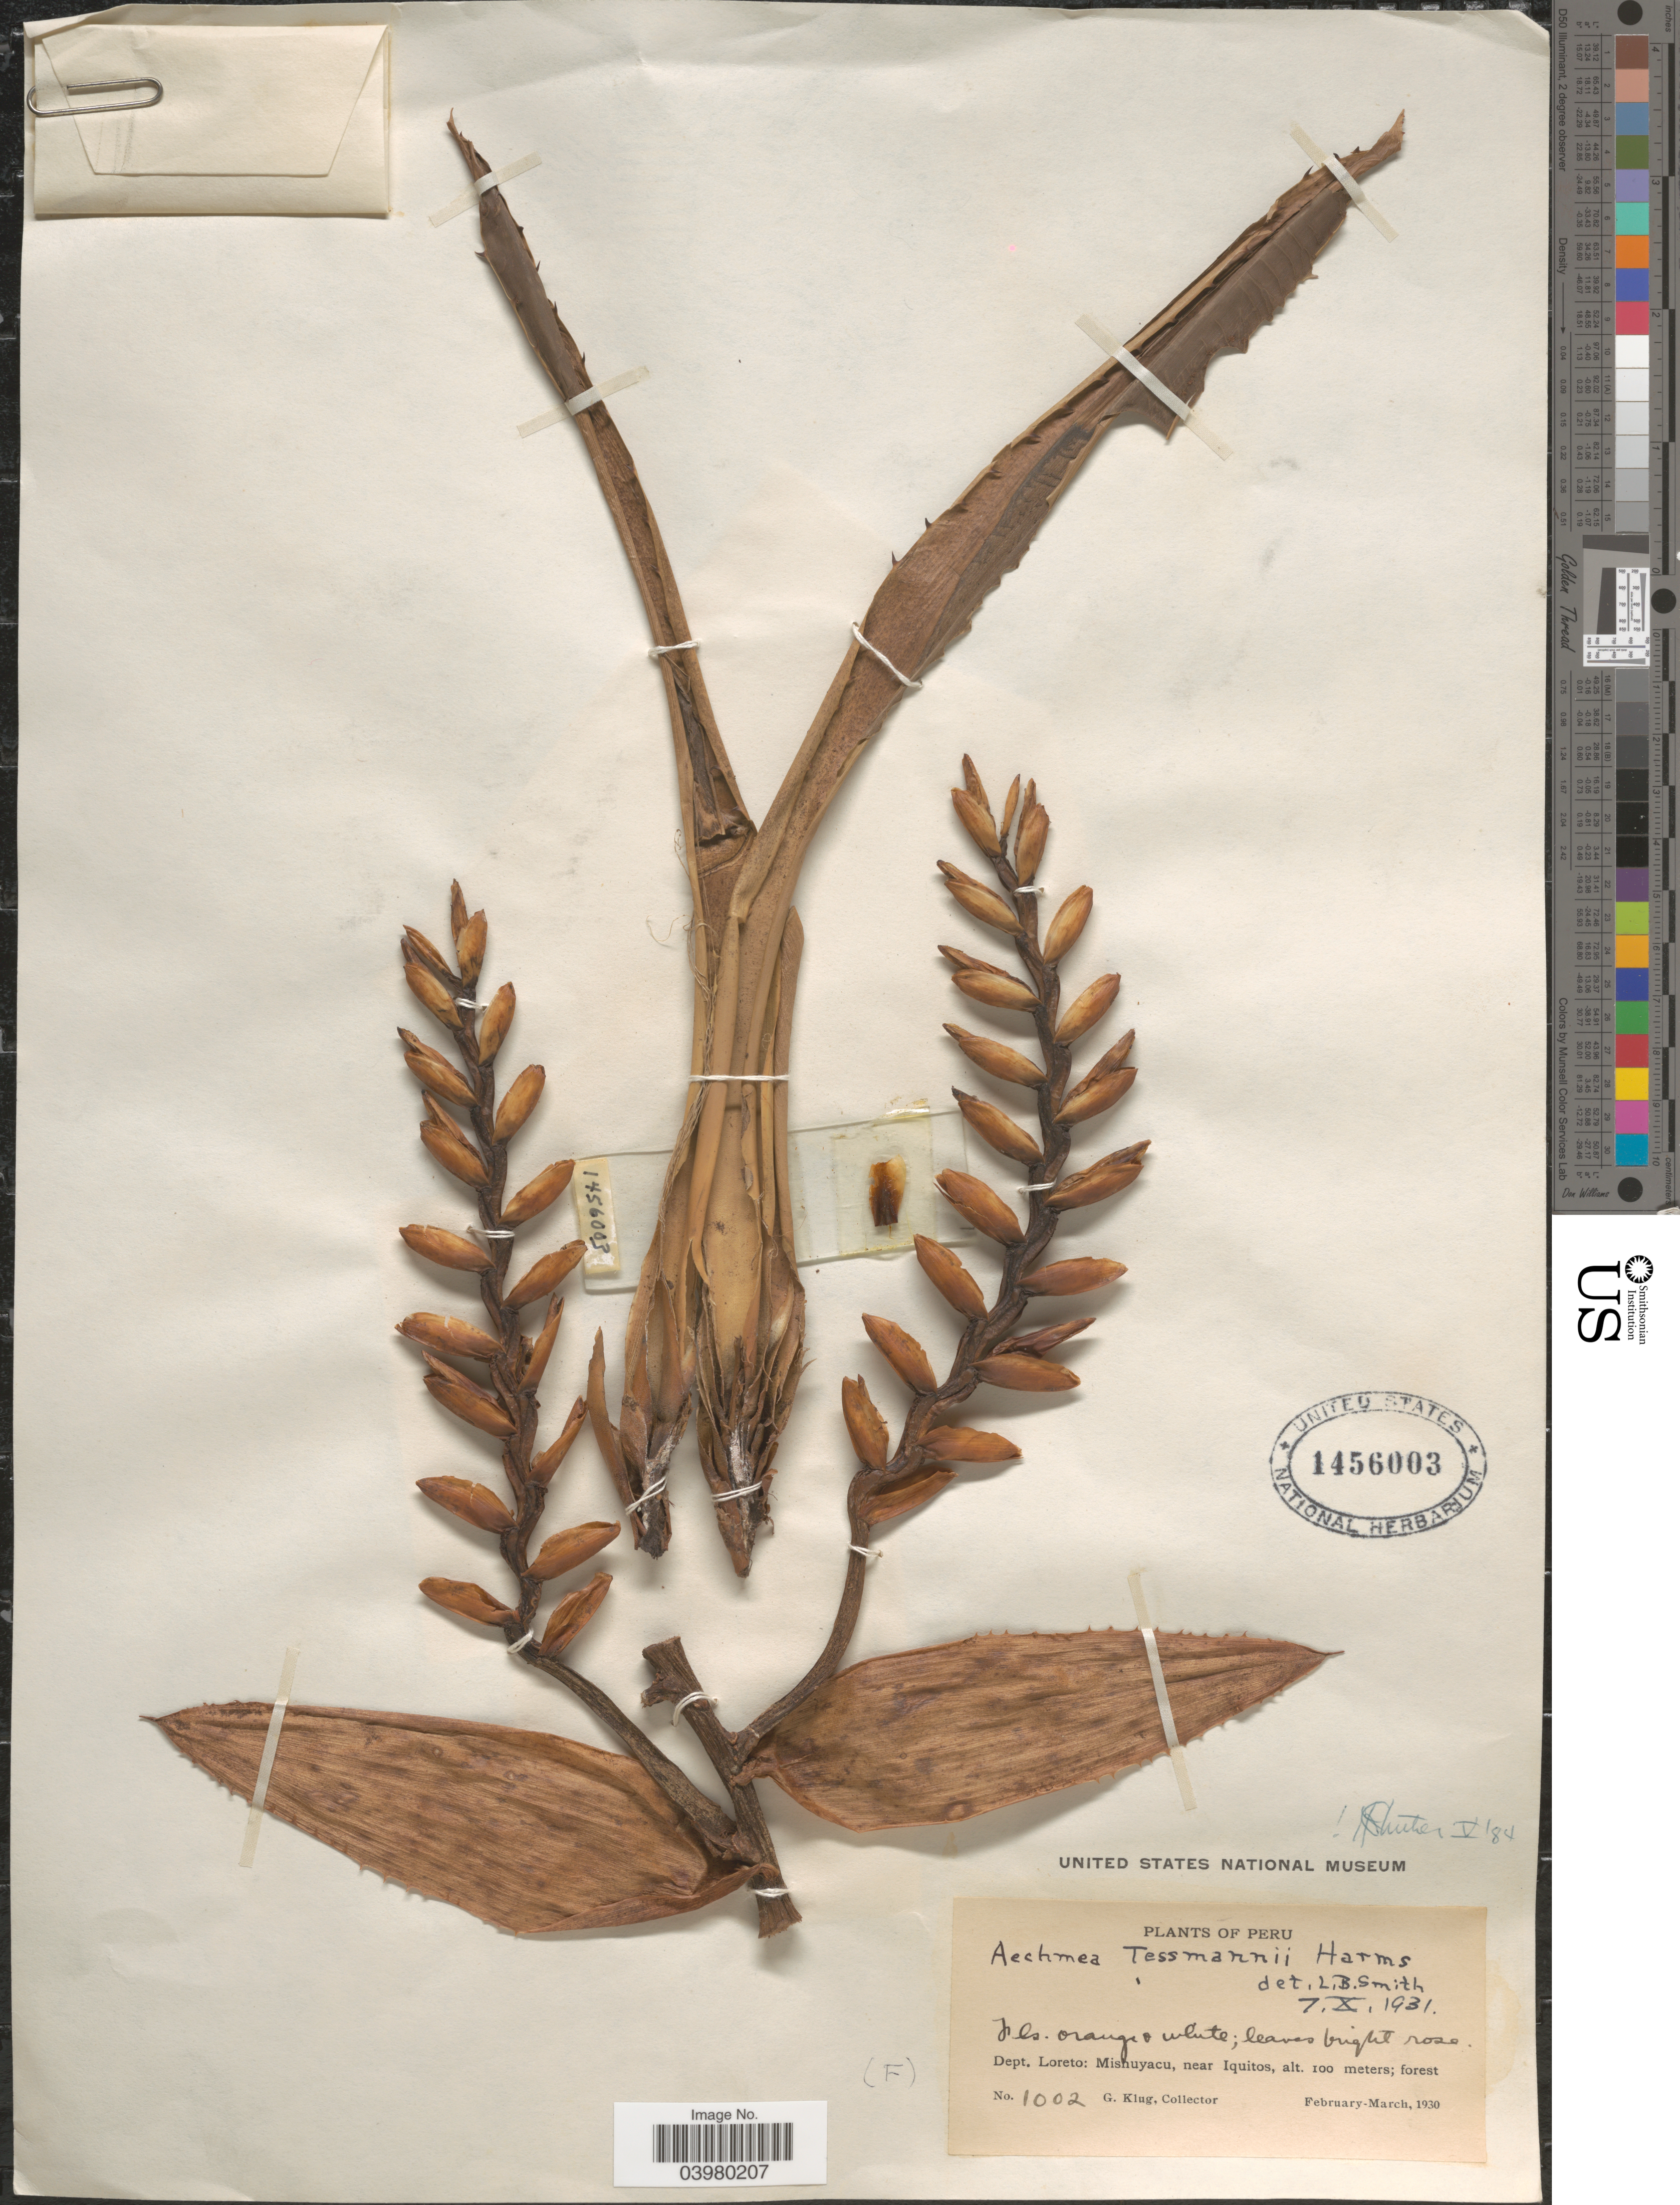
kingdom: Plantae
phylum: Tracheophyta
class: Liliopsida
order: Poales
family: Bromeliaceae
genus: Aechmea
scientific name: Aechmea tessmannii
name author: Harms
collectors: G. Klug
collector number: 1002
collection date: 1930-02/1930-03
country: Peru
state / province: Loreto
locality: Dept. Loreto: Mishuyacu, near Iquitos.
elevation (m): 100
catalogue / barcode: US 1456003